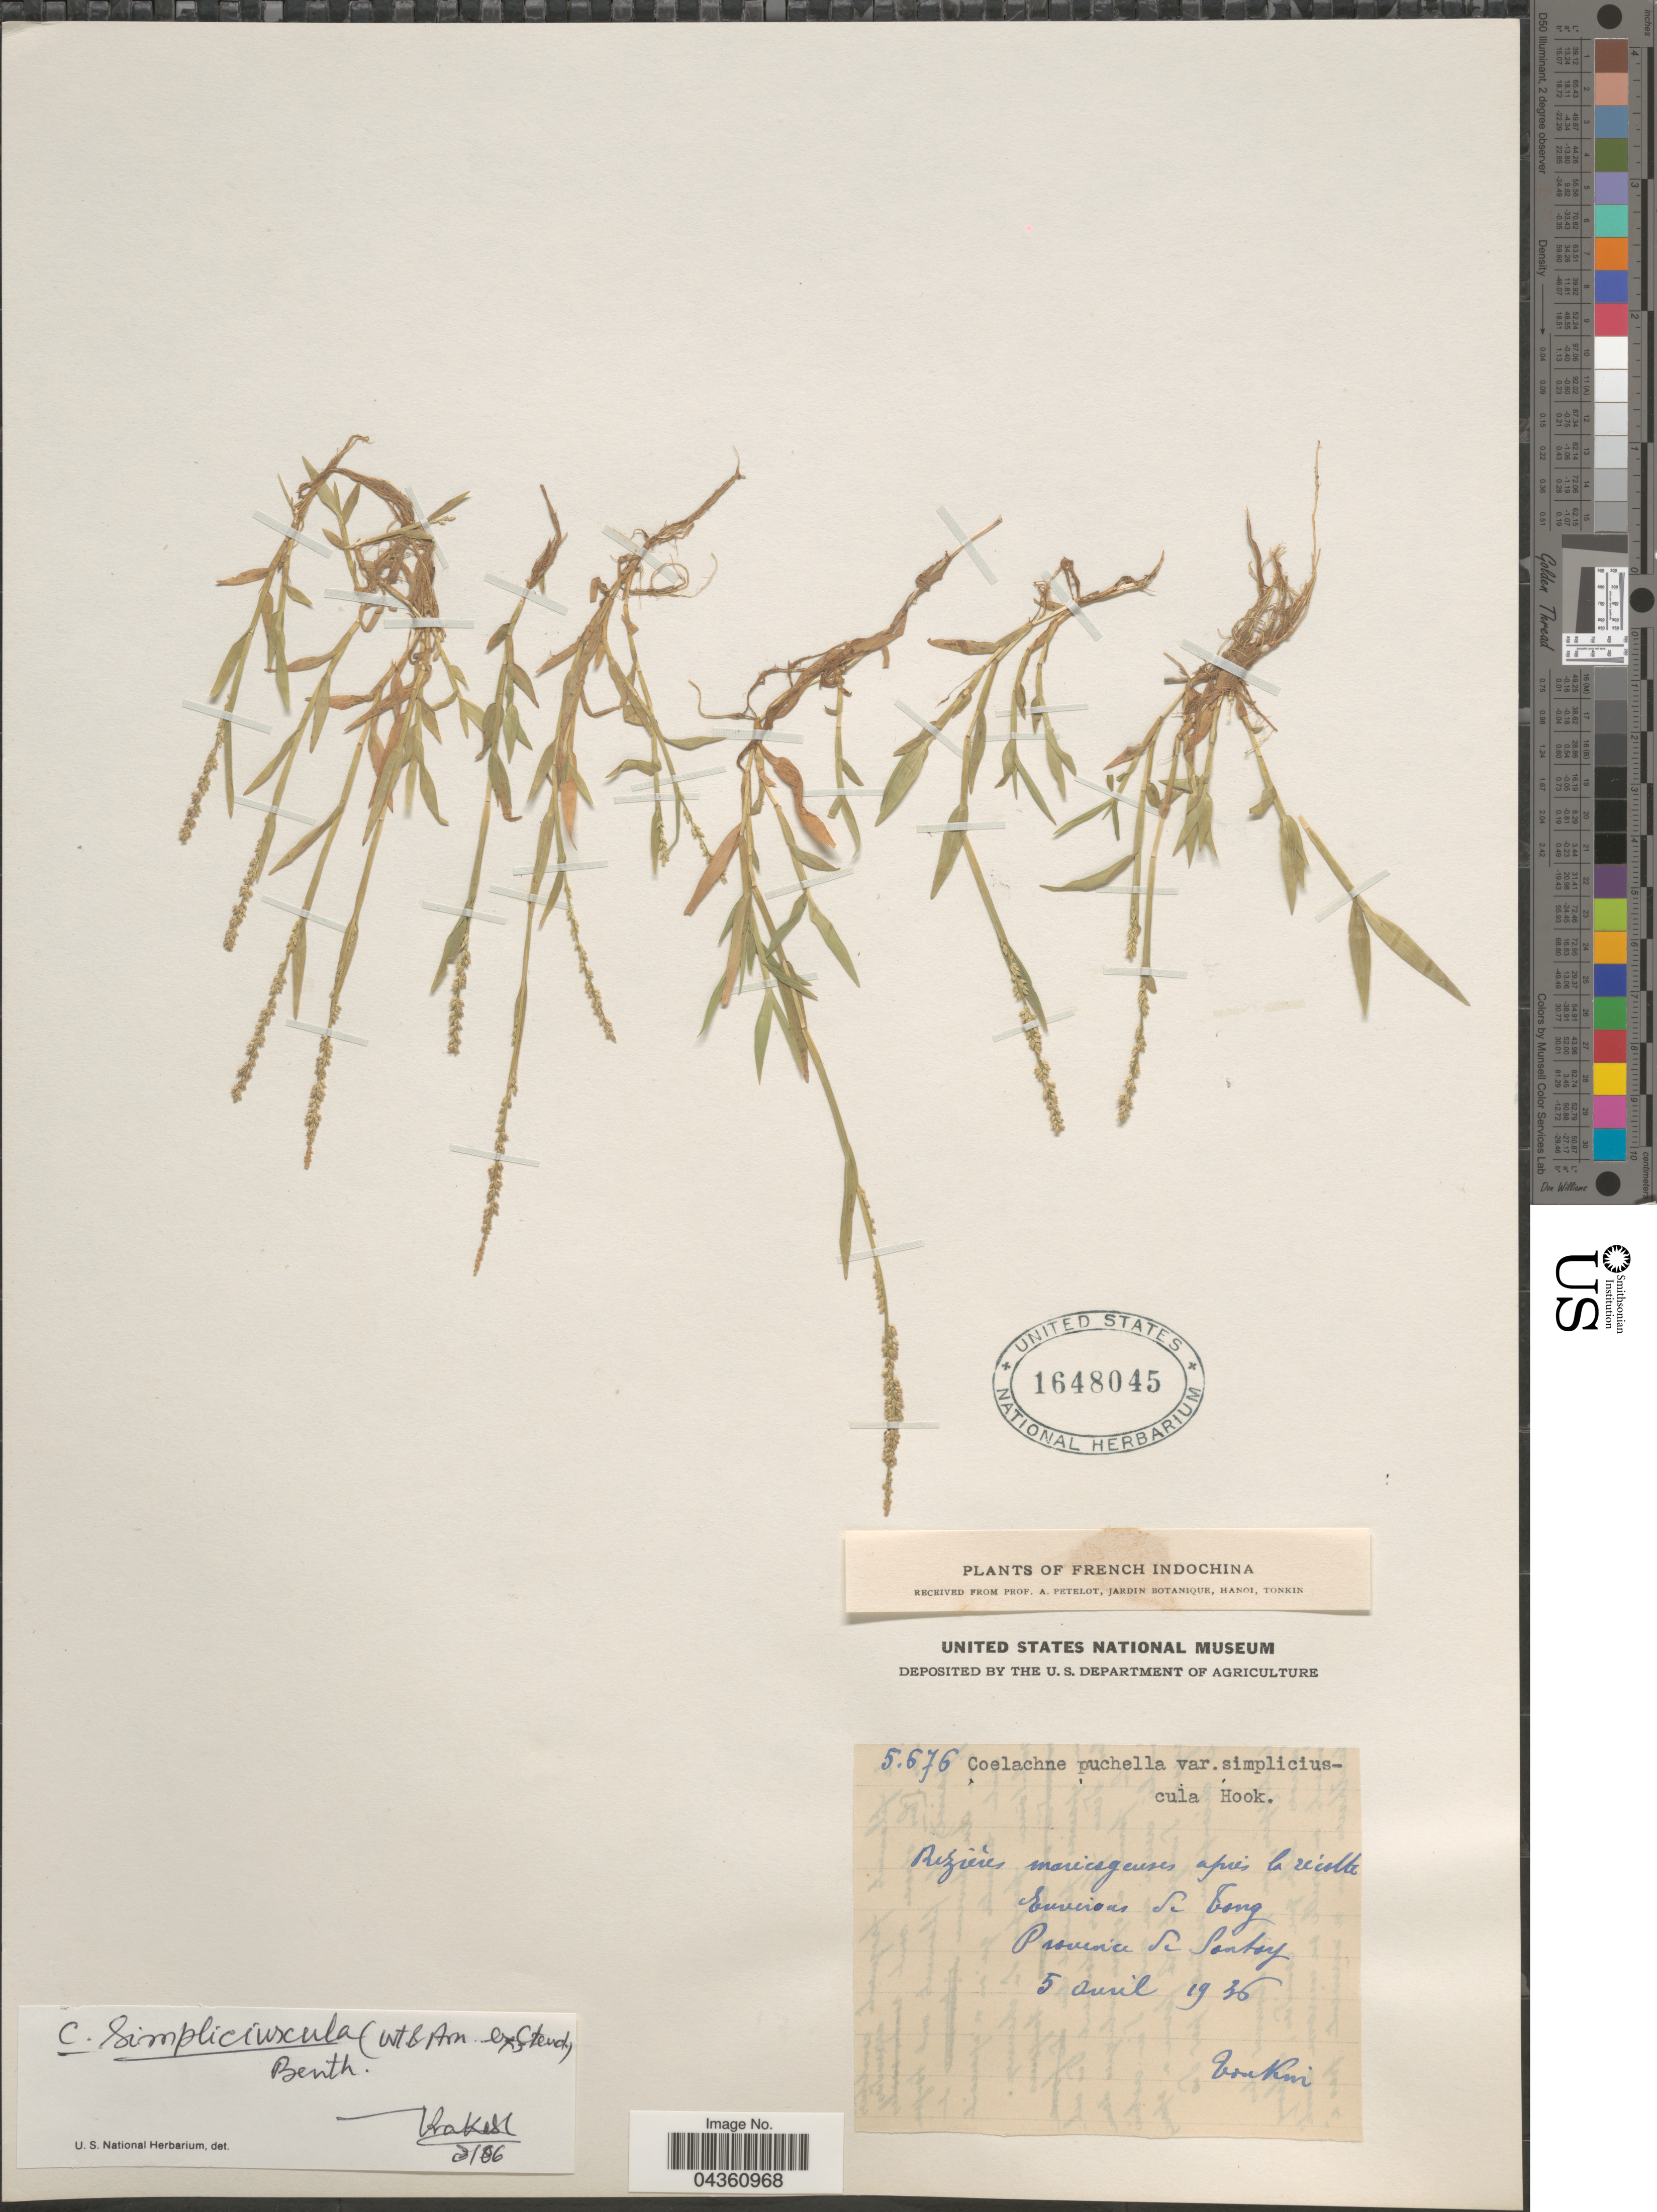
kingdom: Plantae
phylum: Tracheophyta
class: Liliopsida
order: Poales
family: Poaceae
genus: Coelachne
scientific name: Coelachne simpliciuscula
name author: (Wight & Arn. ex Steud.) Munro ex Benth.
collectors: A. Petelot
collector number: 5676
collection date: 1936-04-05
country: Vietnam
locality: French Indochina. Environs de Tong. Province de Sontay. Tonkin.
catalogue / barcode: US 1648045